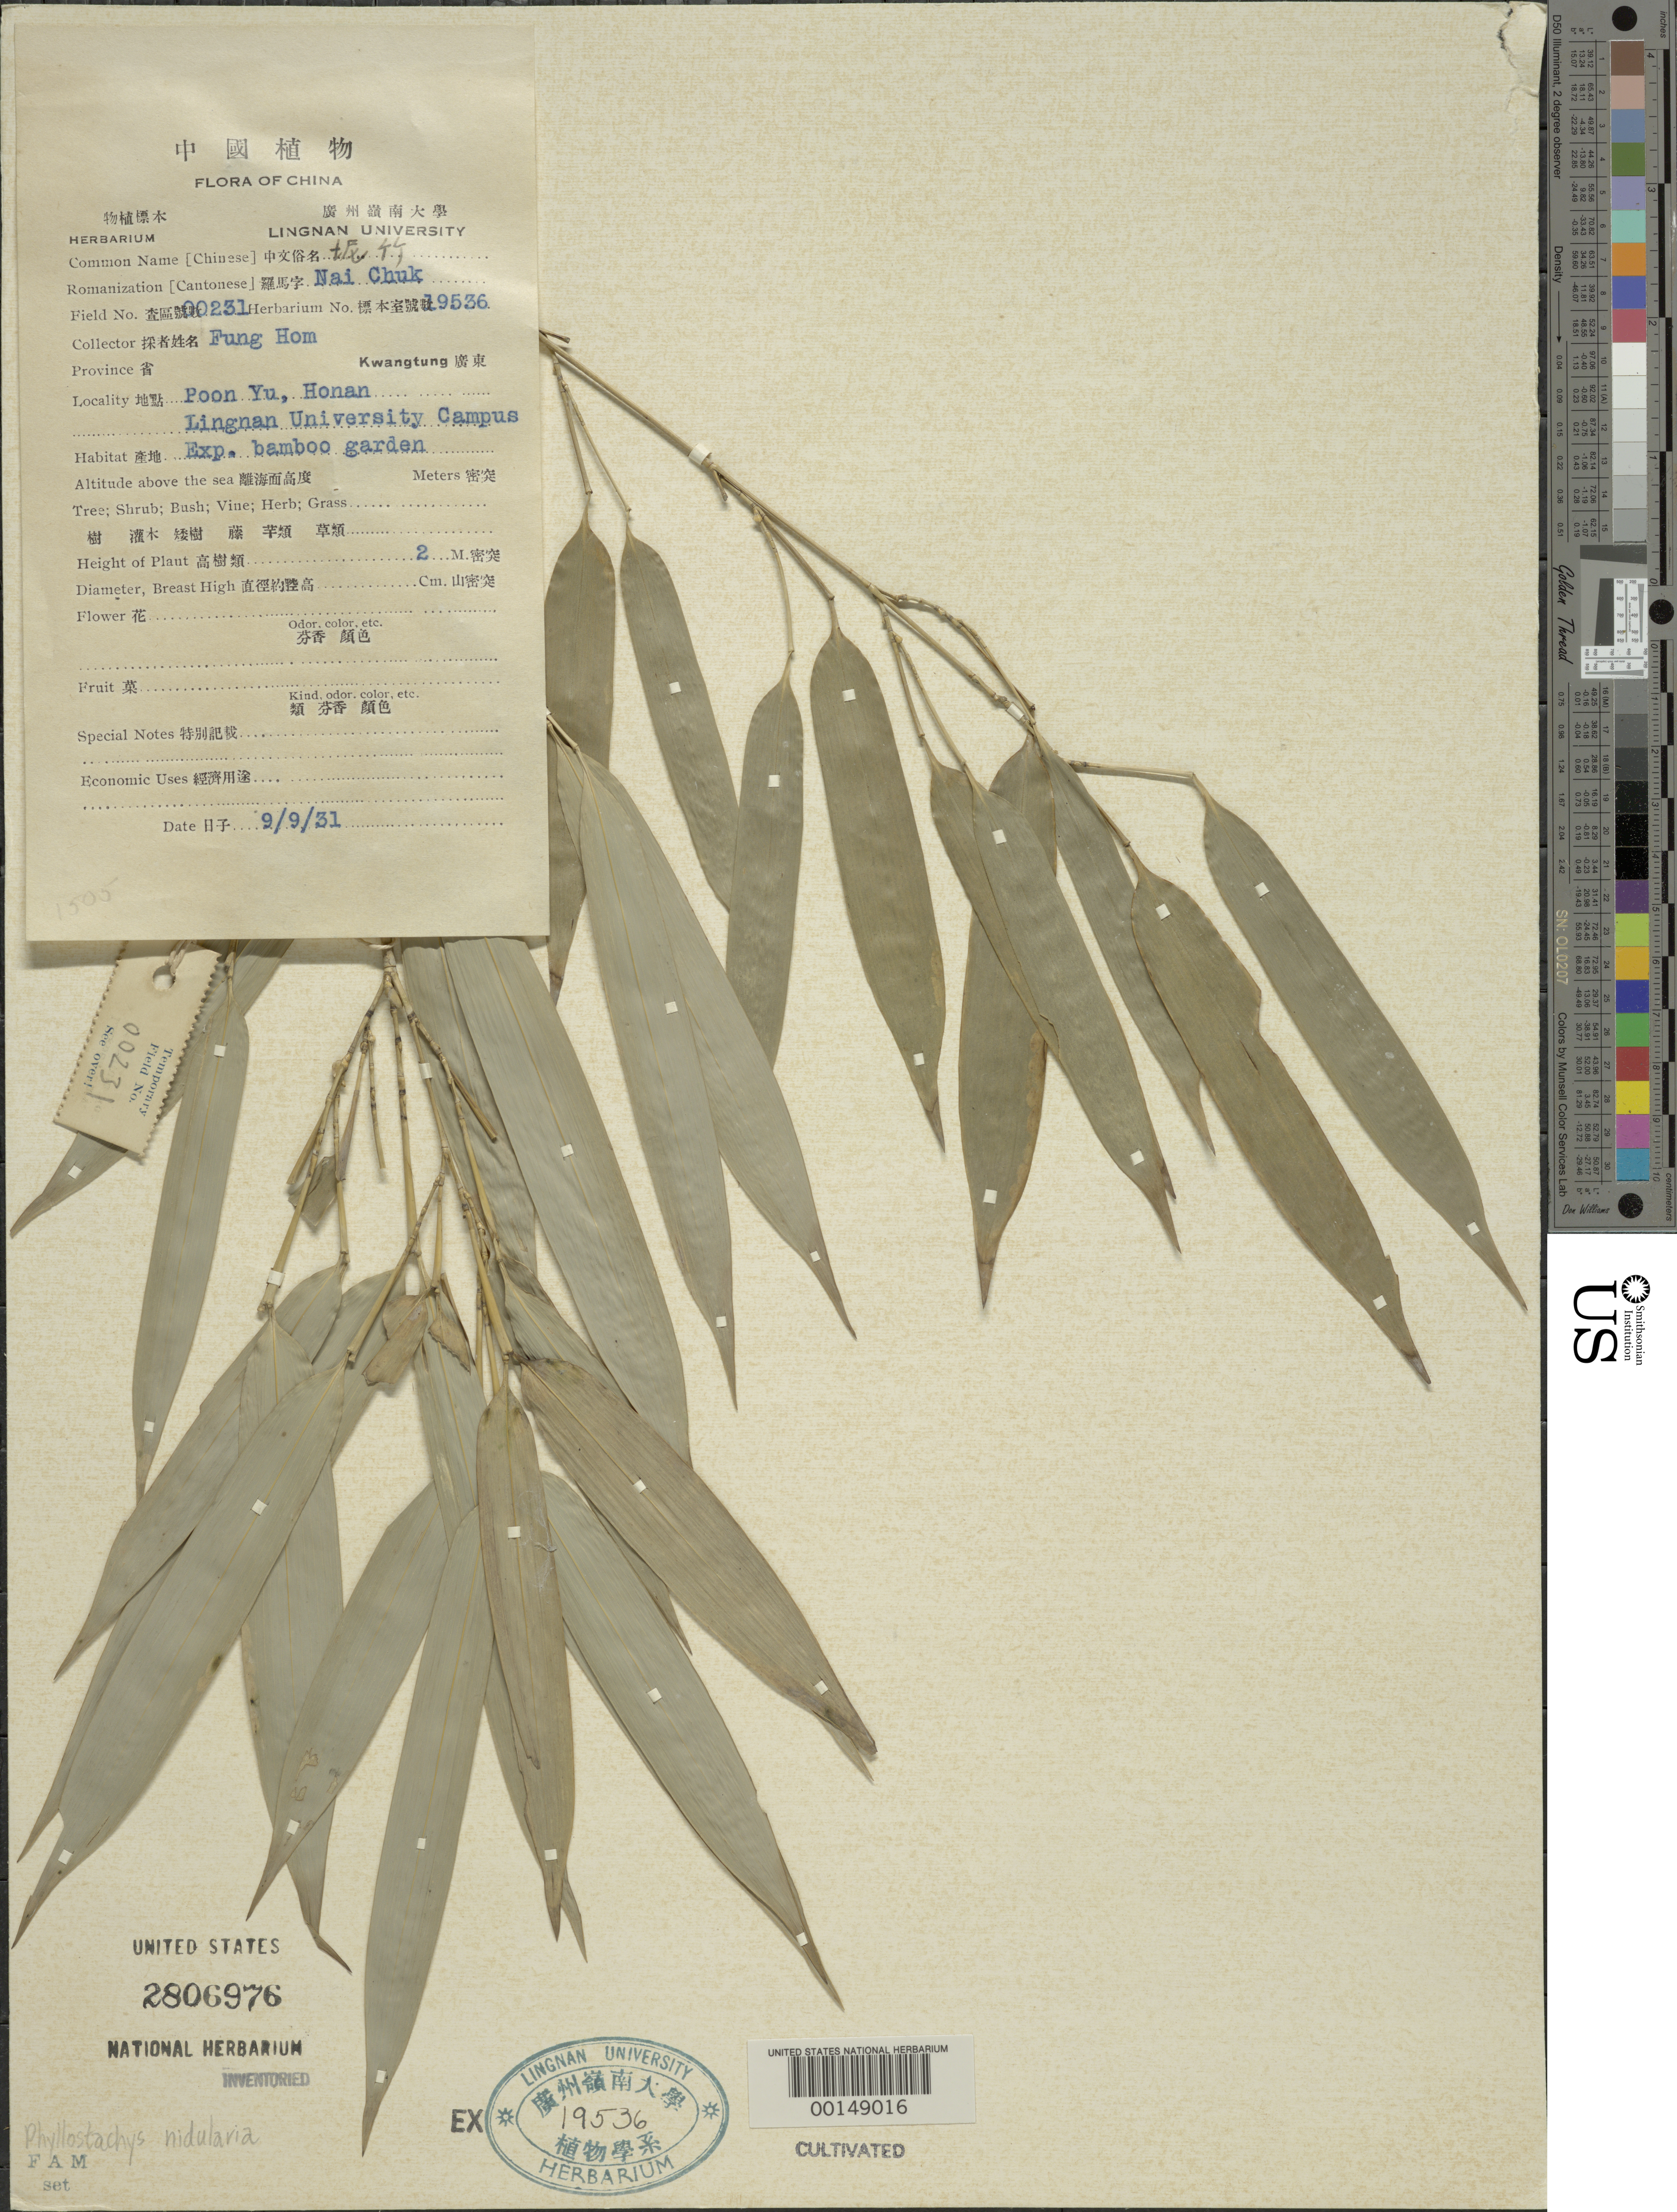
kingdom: Plantae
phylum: Tracheophyta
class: Liliopsida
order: Poales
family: Poaceae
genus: Phyllostachys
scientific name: Phyllostachys nidularia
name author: Munro ex Fenzi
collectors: H. L. Fung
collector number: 231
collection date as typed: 09 Sep 1931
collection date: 1931-09-09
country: China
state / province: Guangdong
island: Honam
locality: Honan, poon yu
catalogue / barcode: US 2806976